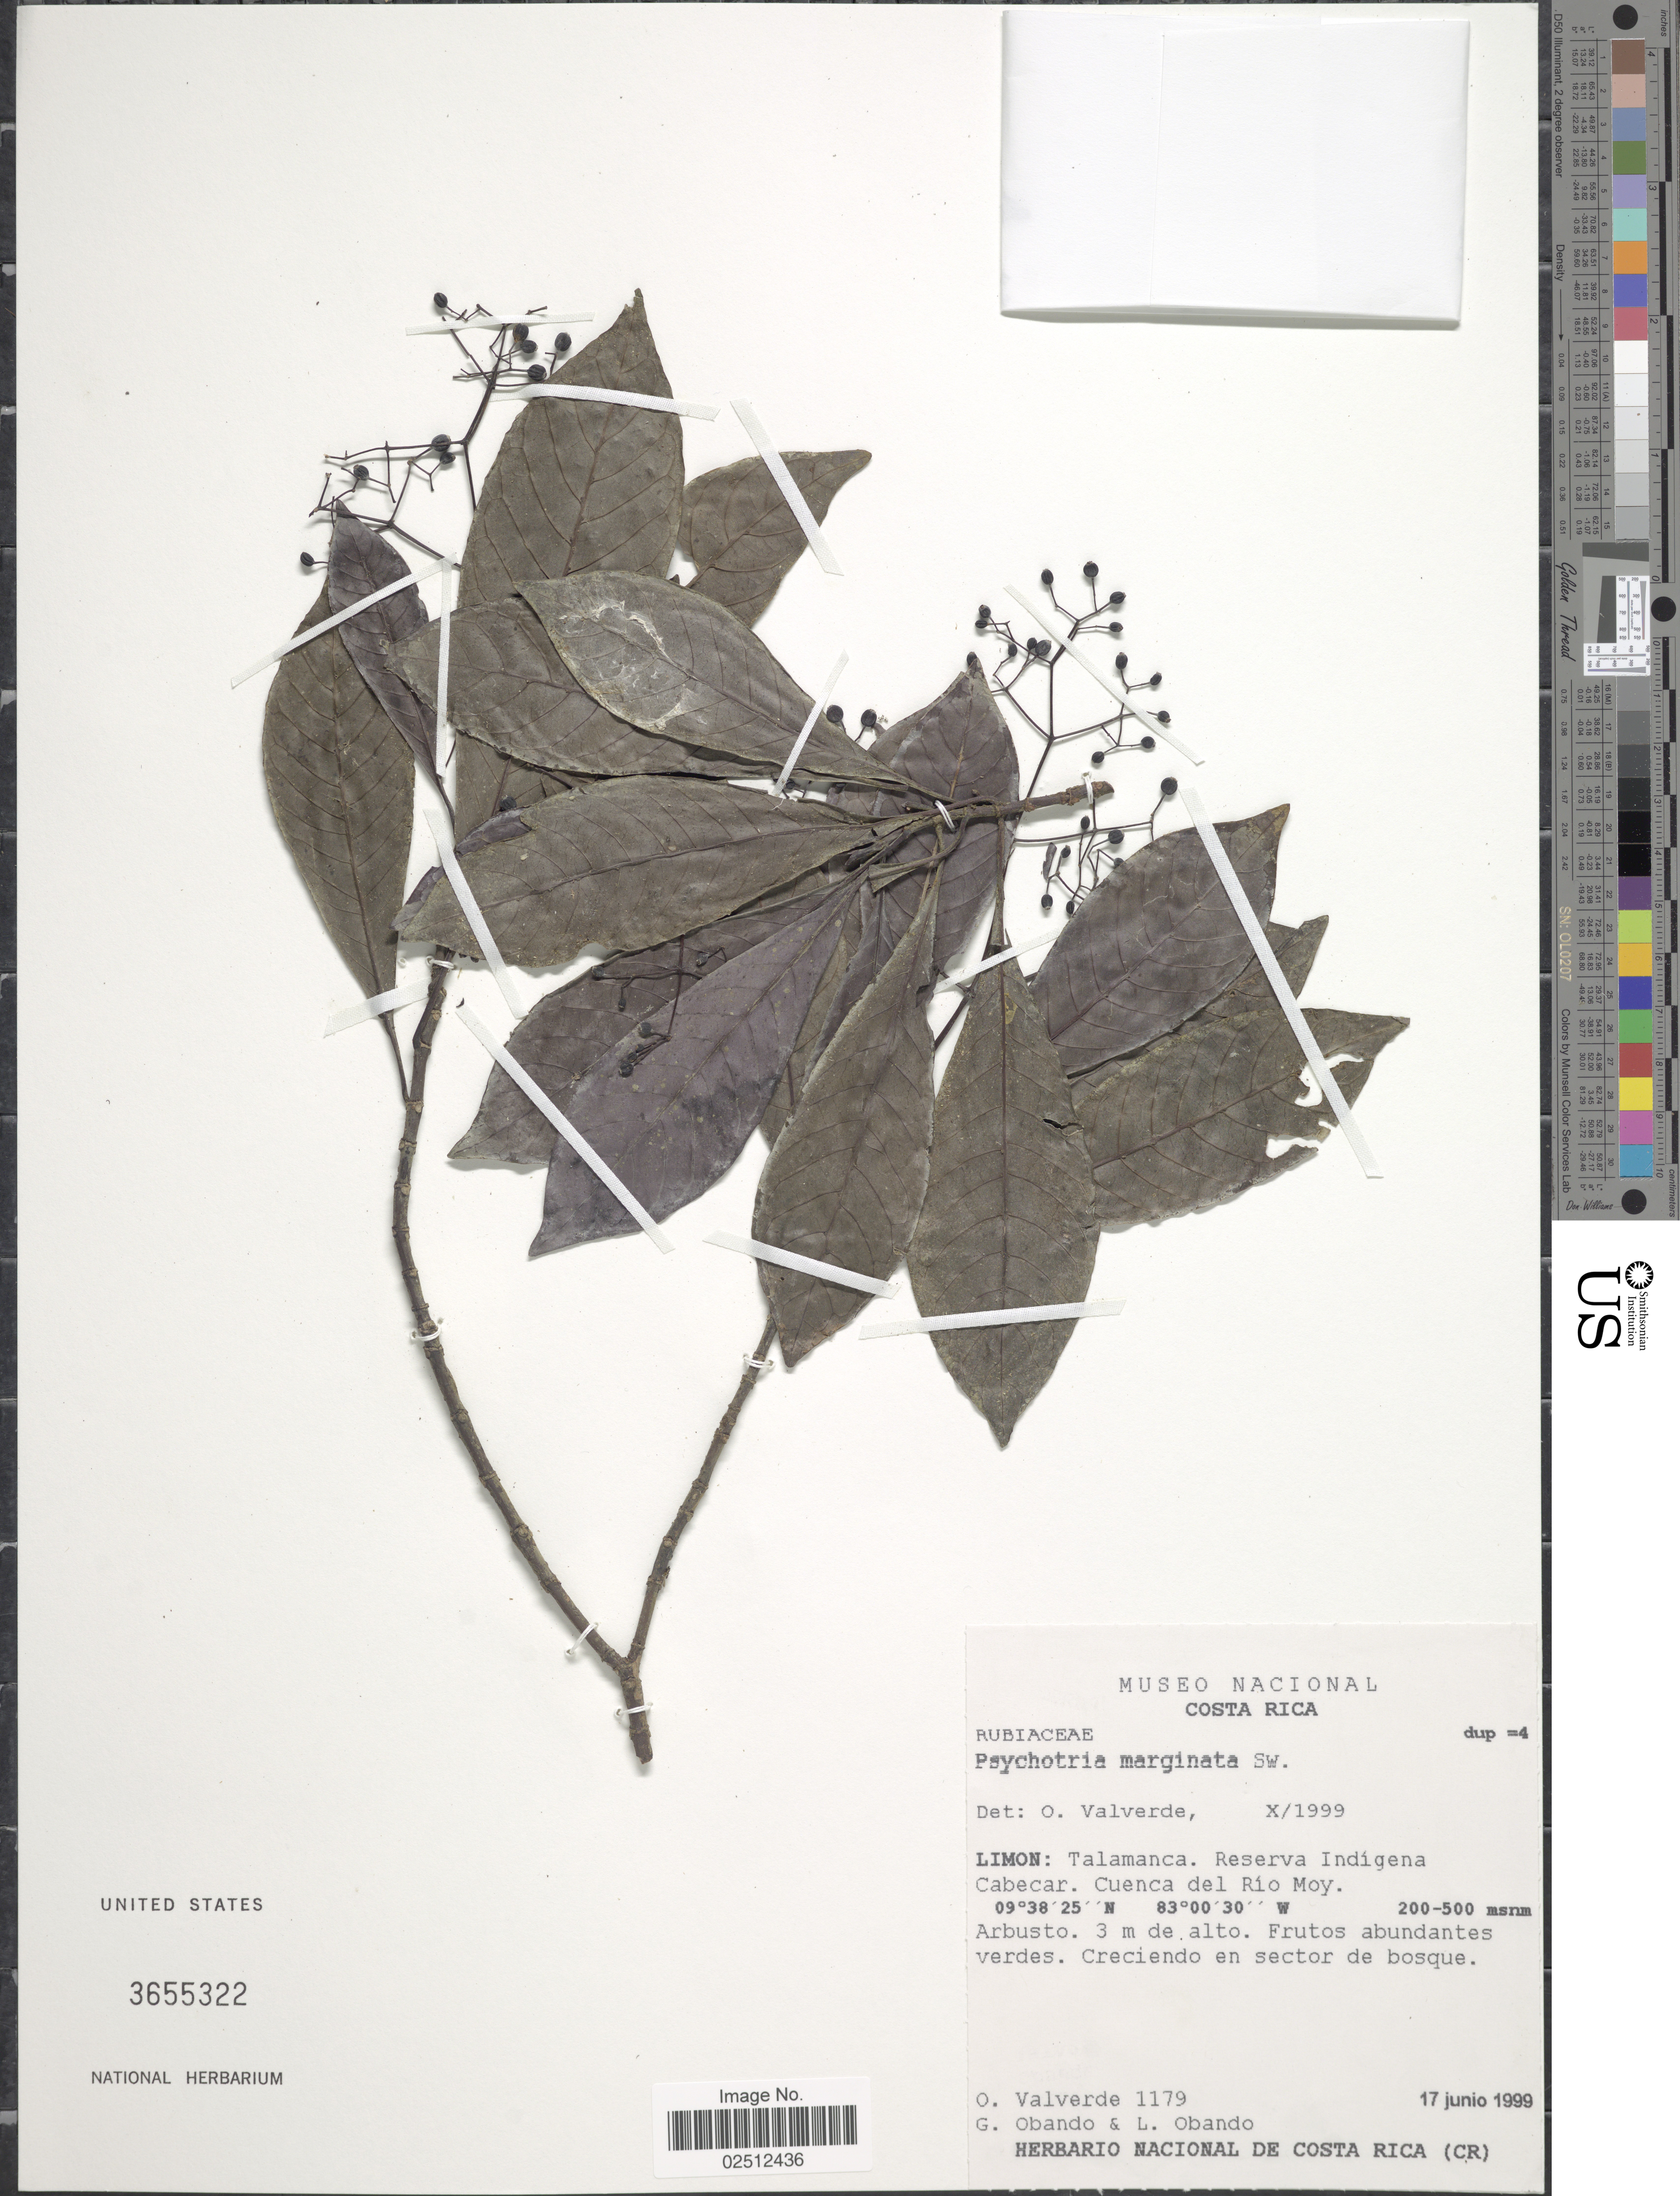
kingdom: Plantae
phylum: Tracheophyta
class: Magnoliopsida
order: Gentianales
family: Rubiaceae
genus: Psychotria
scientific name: Psychotria marginata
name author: Sw.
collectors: O. Valverde, G. Obando & L. Obando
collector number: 1179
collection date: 1999-06-17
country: Costa Rica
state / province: Limón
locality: Limon: Talamanca, Reserva Indigena Cabecar. Cuenca del Rio Moy.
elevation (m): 200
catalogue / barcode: US 3655322